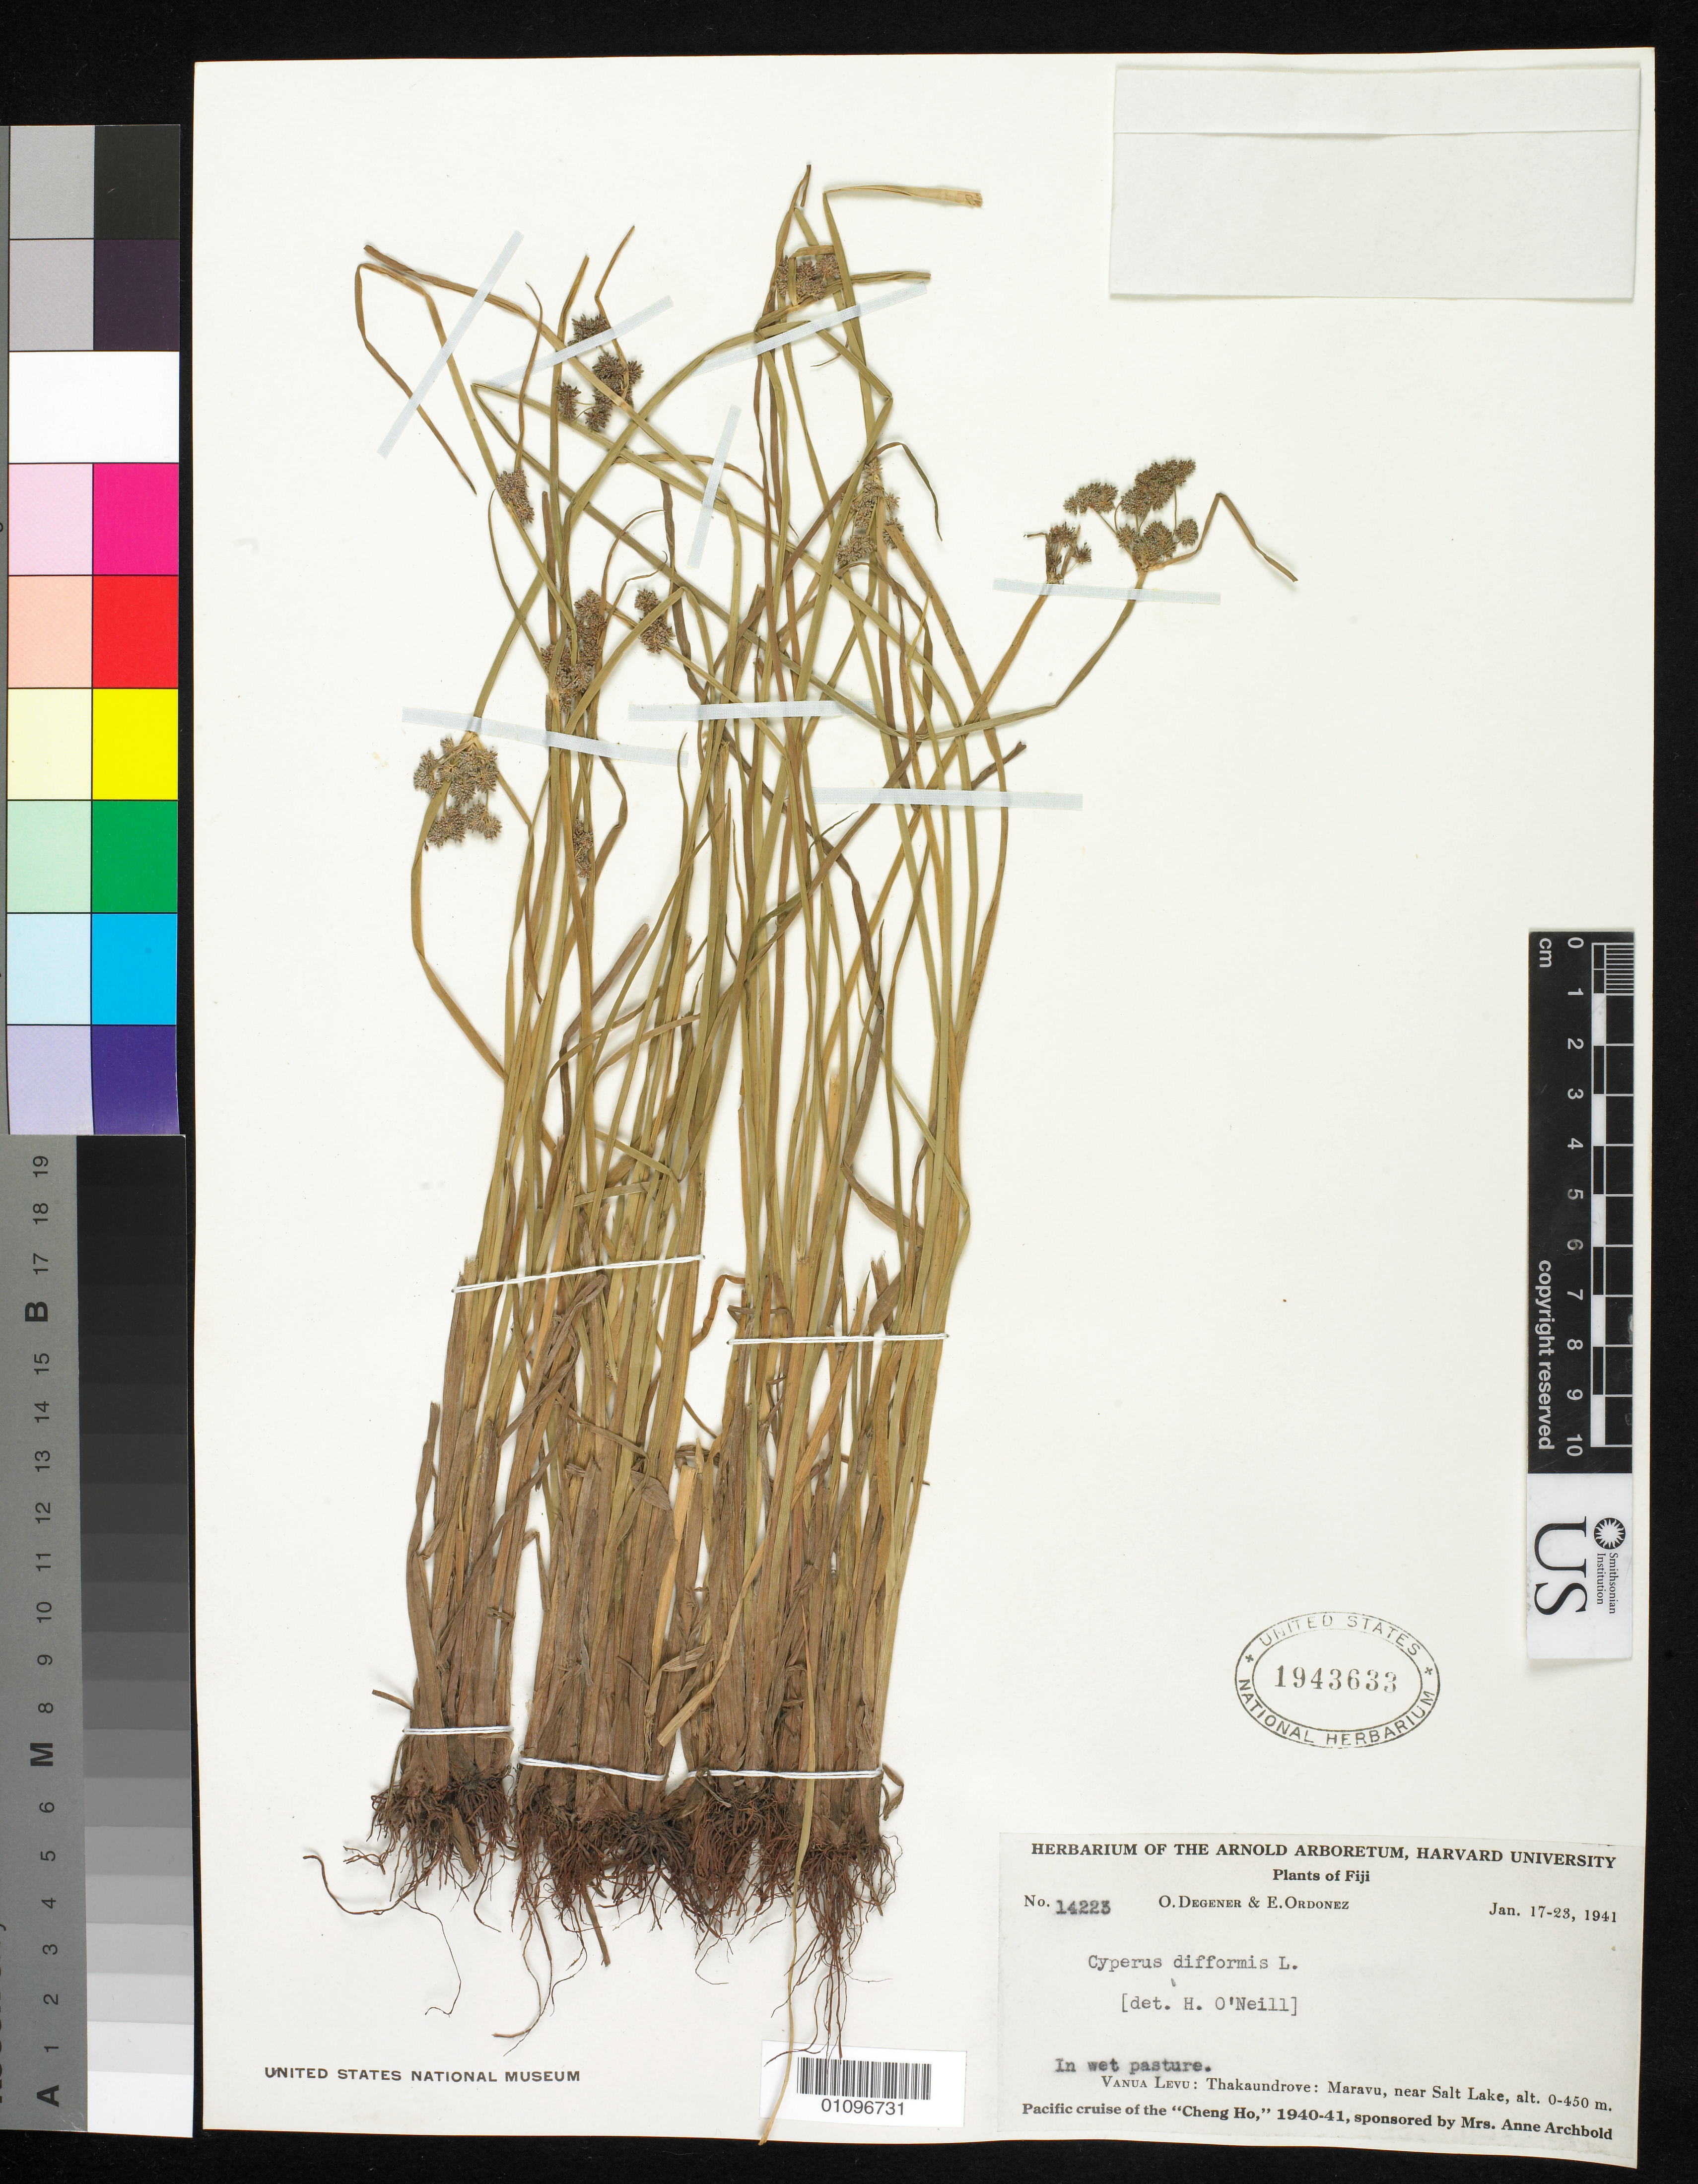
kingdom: Plantae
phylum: Tracheophyta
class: Liliopsida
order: Poales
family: Cyperaceae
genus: Cyperus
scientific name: Cyperus difformis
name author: L.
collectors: O. Degener & E. Ordonez.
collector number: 14223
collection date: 1941-01-17/1941-01-23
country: Fiji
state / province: Thakaundrove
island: Vanua Levu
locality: Maravu, near Salt Lake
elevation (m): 0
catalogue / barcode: US 1943633